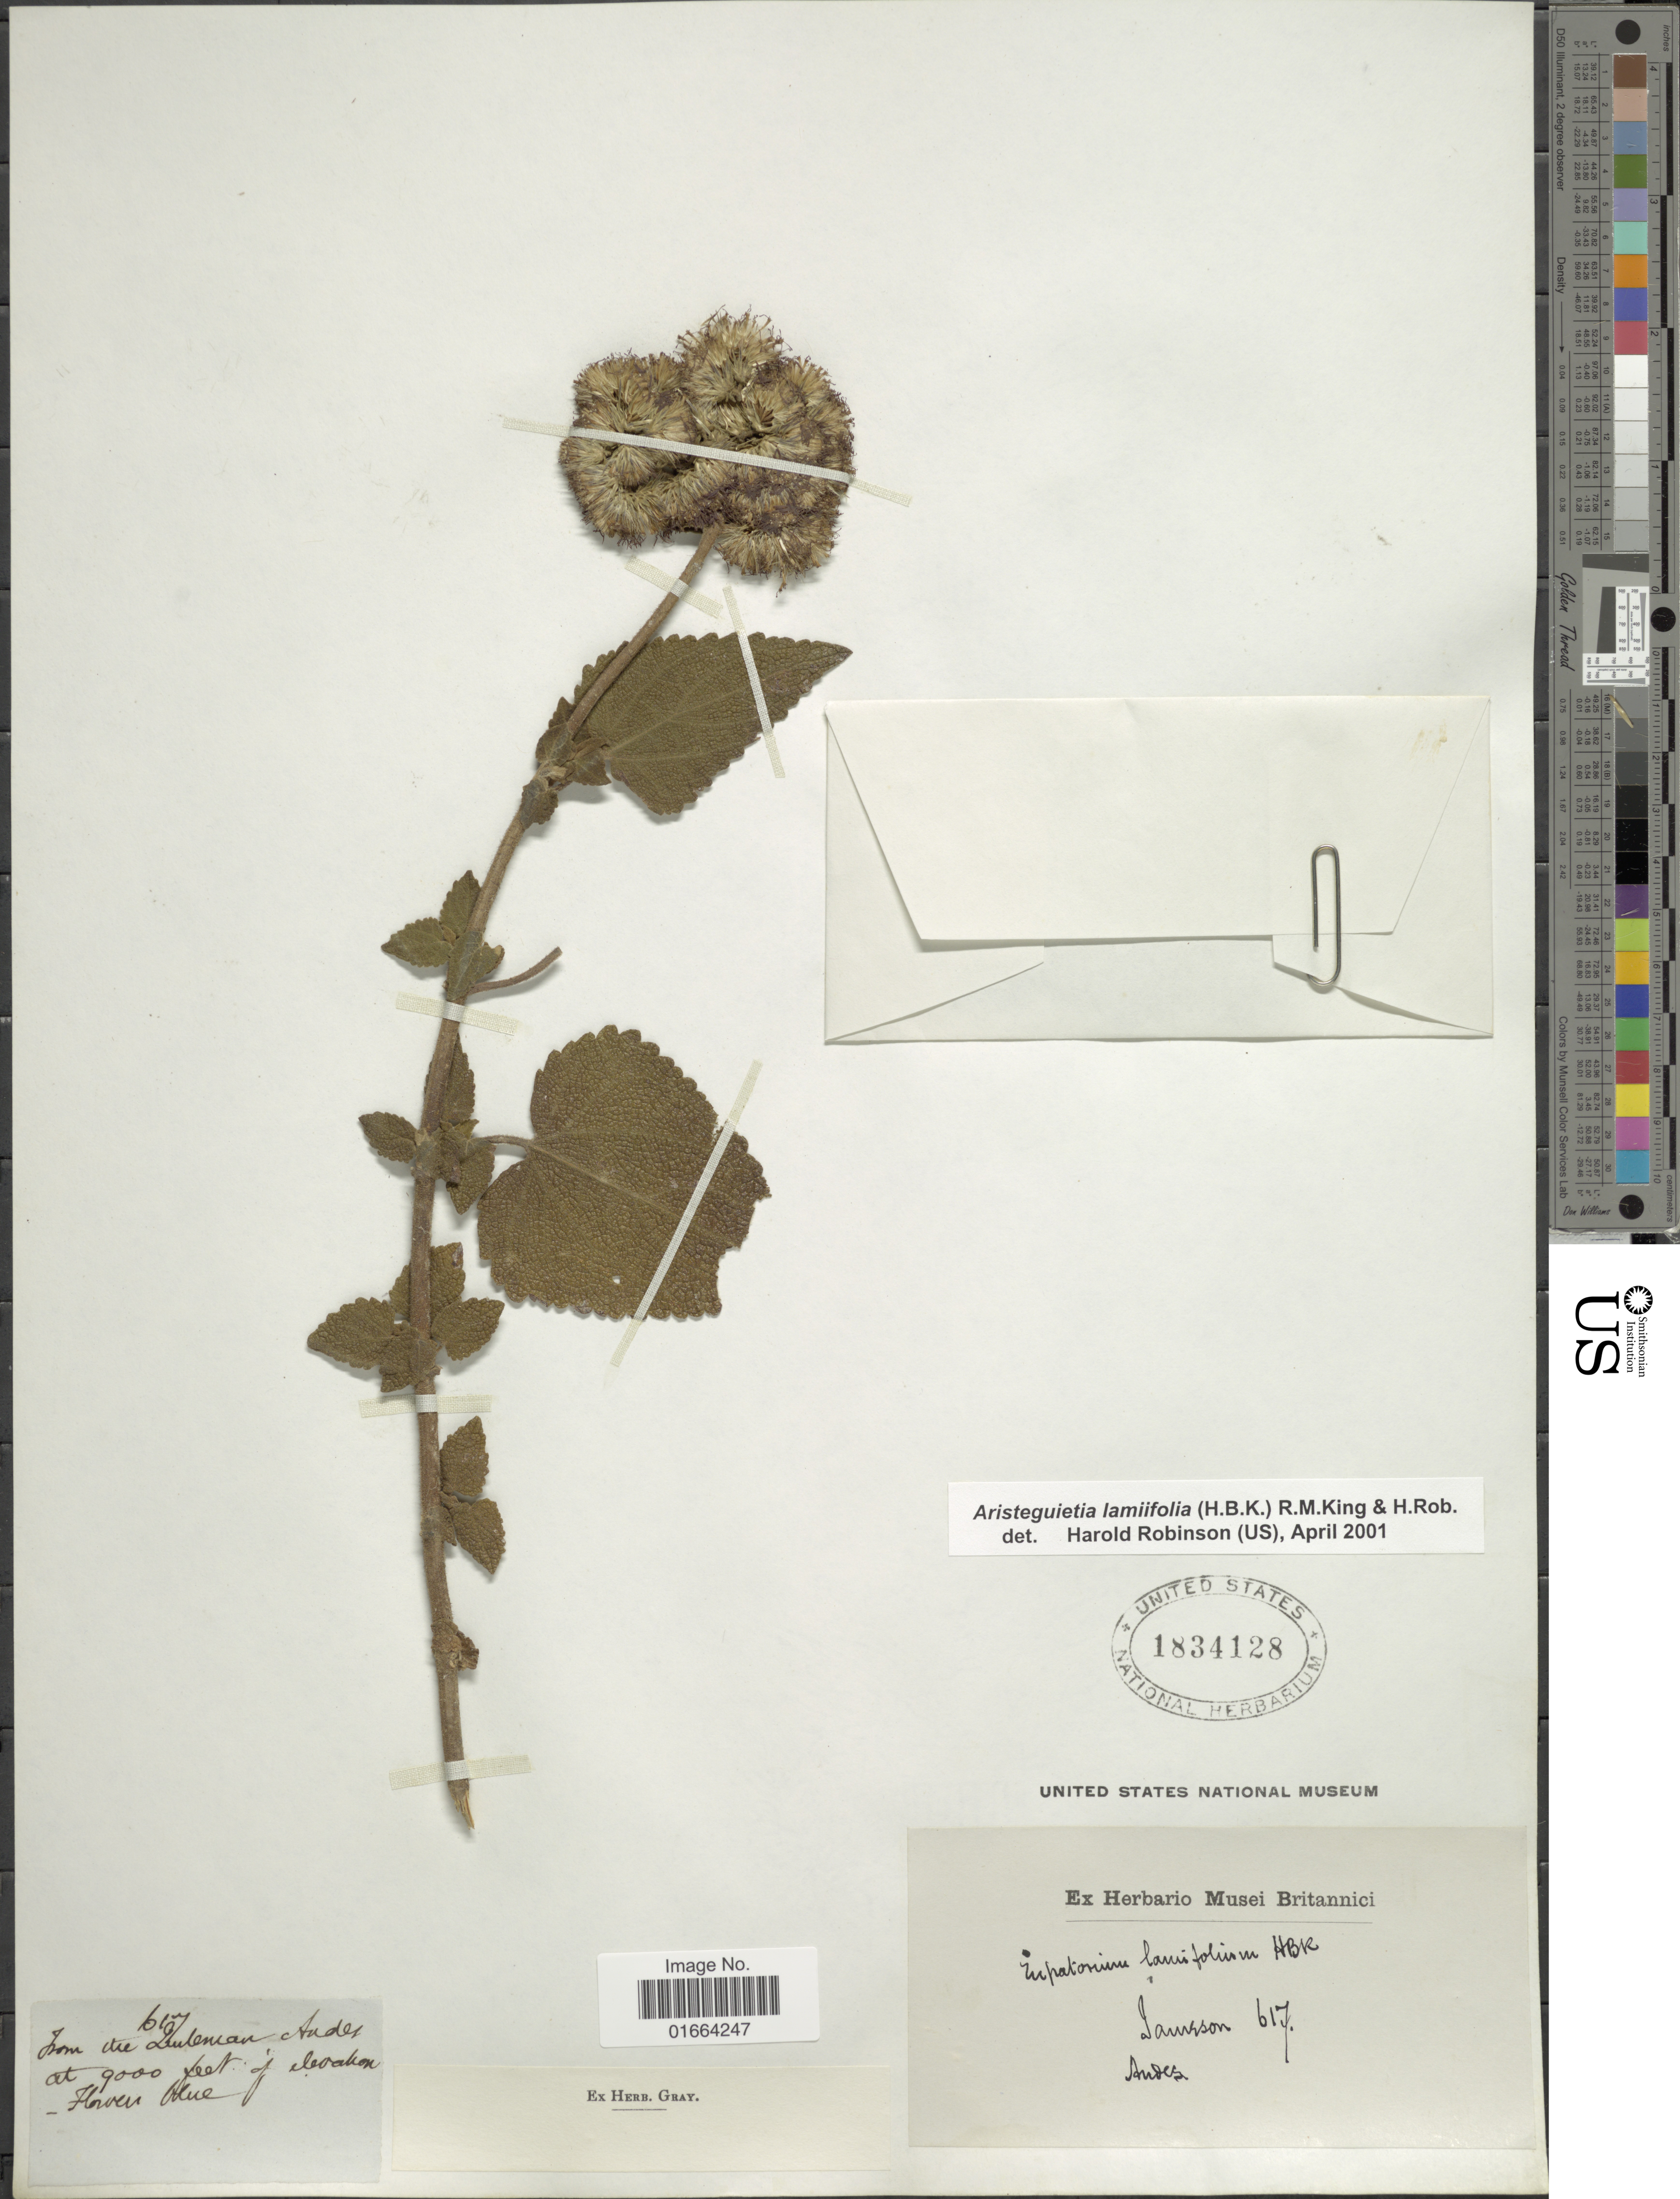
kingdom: Plantae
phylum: Tracheophyta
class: Magnoliopsida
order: Asterales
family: Asteraceae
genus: Aristeguietia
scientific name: Aristeguietia lamiifolia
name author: (Kunth) R.M. King & H. Rob.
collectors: W. Jameson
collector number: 617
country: Ecuador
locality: From the Quitencan Andes.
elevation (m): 2743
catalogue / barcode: US 1834128